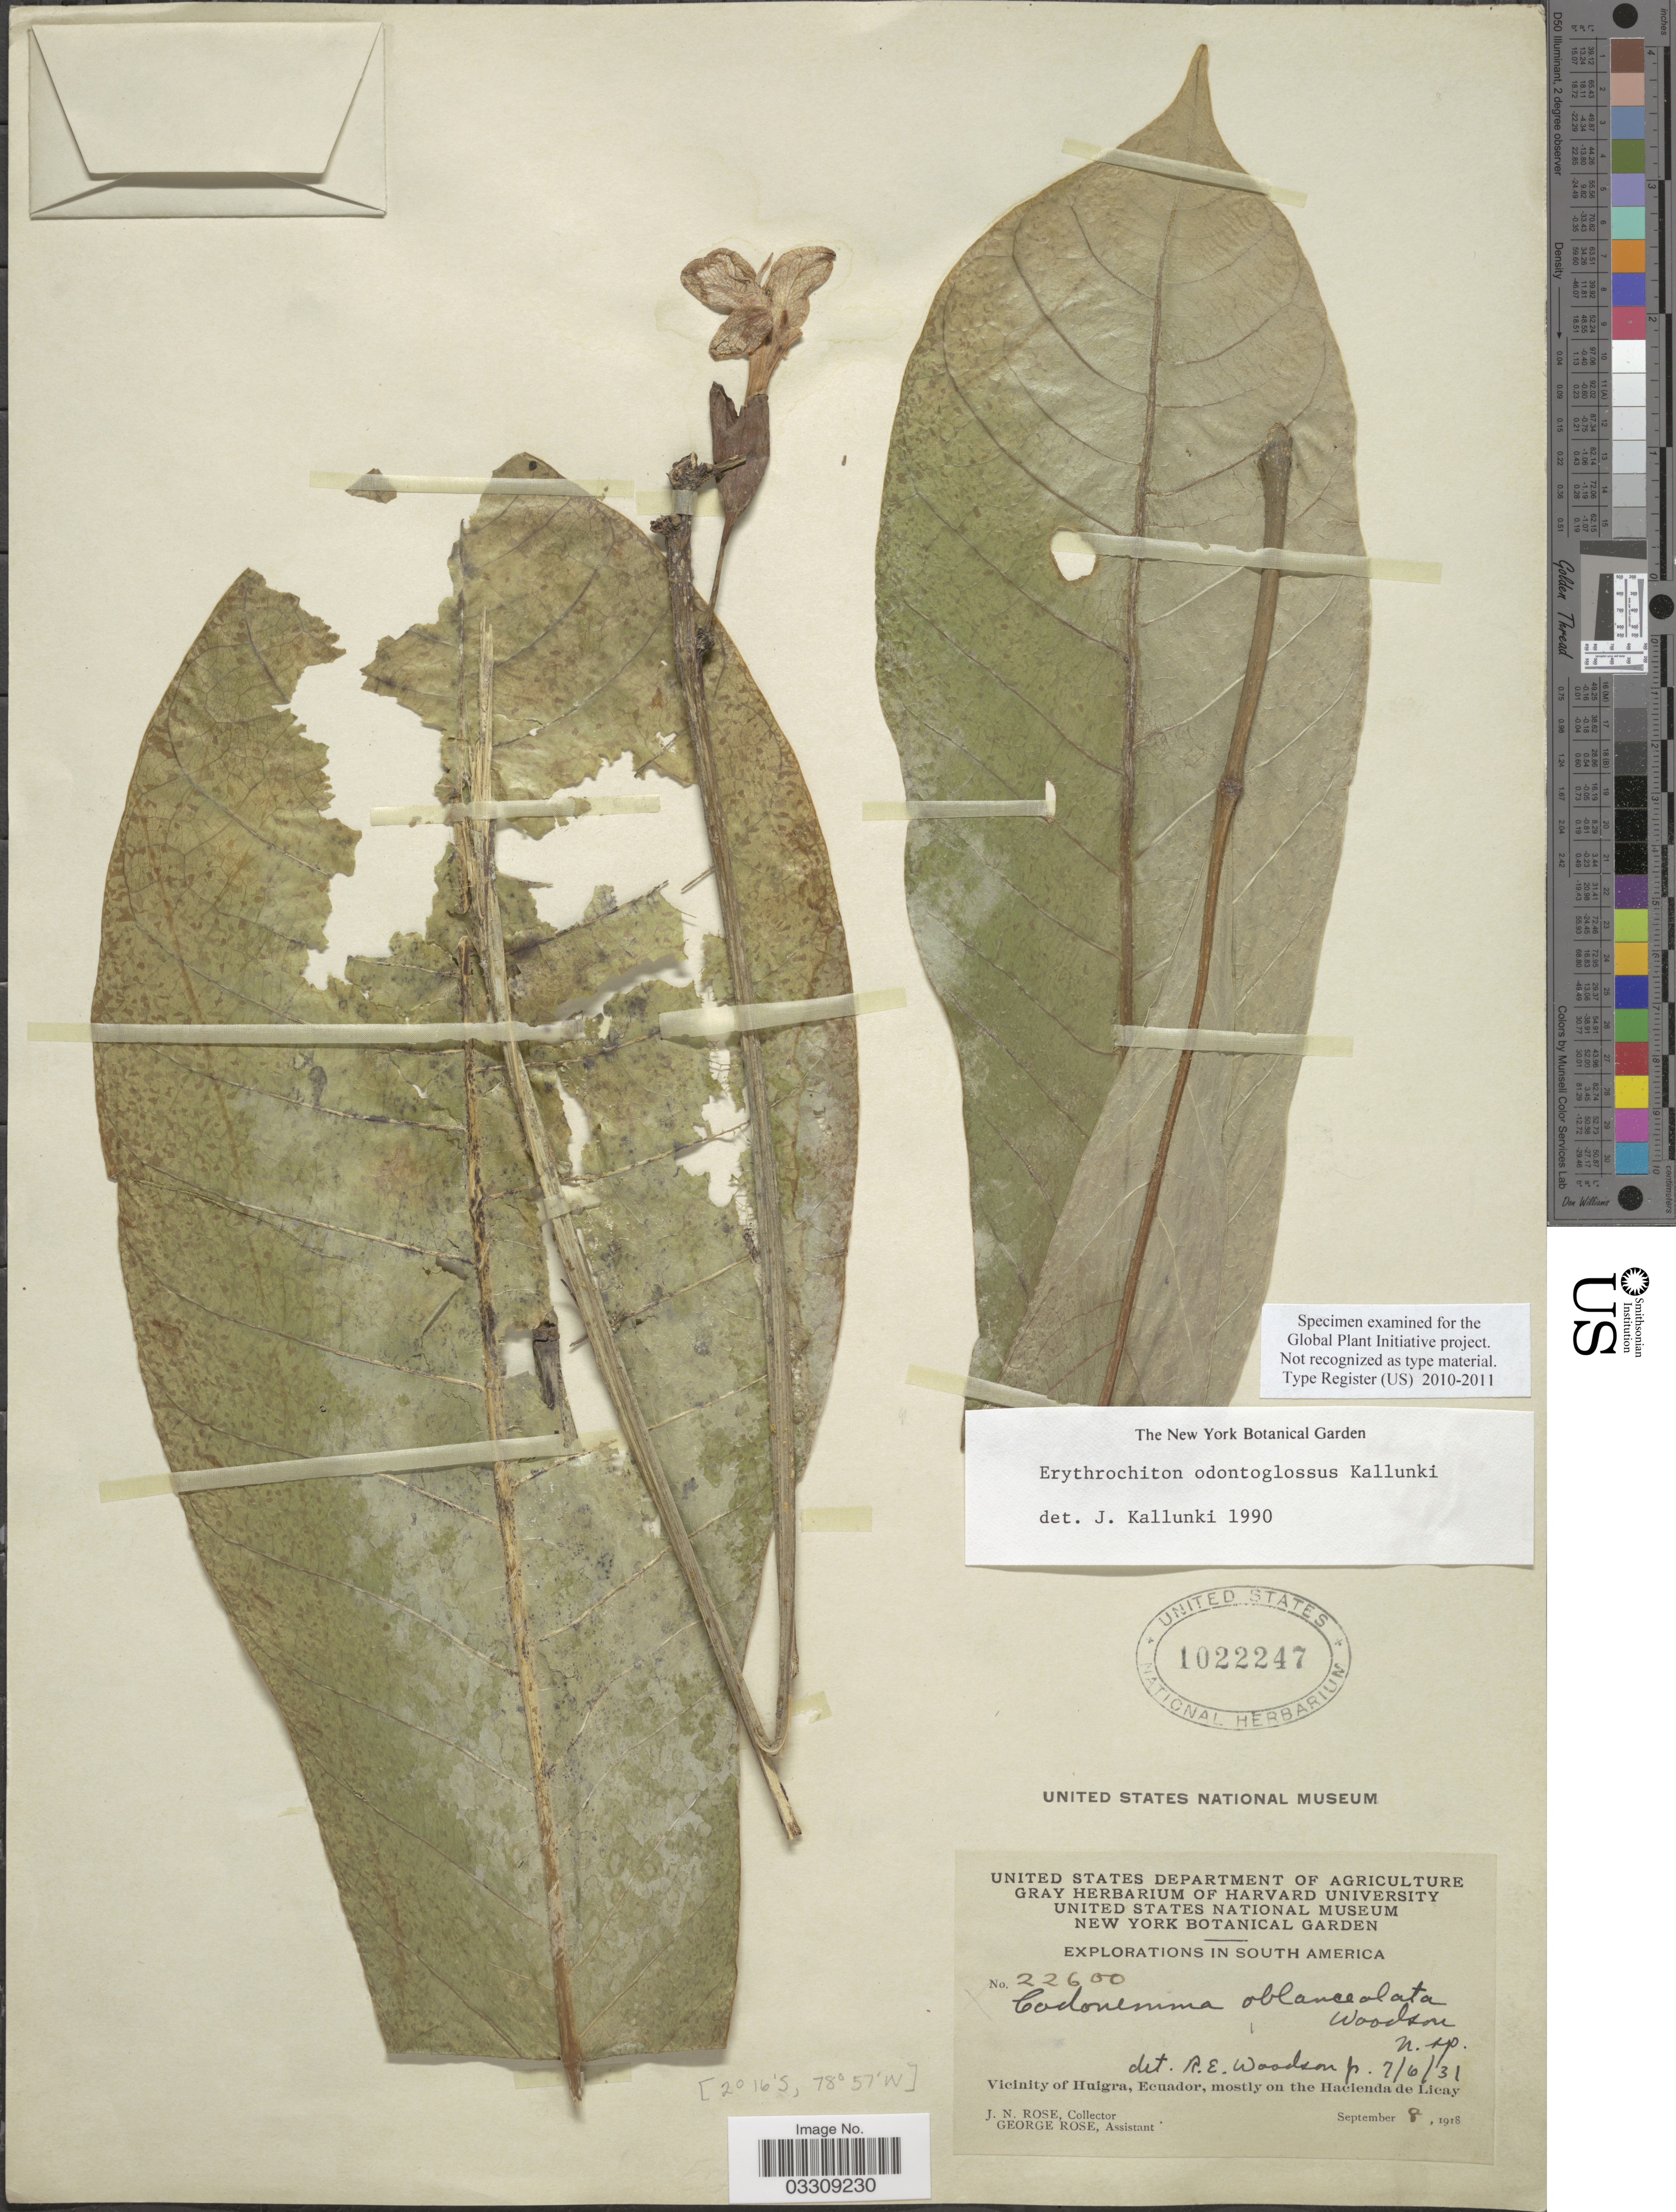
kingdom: Plantae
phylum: Tracheophyta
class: Magnoliopsida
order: Sapindales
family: Rutaceae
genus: Erythrochiton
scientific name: Erythrochiton fallax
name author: Kallunki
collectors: J. N. Rose & G. Rose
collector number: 22600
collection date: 1918-09-08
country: Ecuador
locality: Vicinity of Huigra, mostly on the Hacienda de Licay.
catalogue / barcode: US 1022247